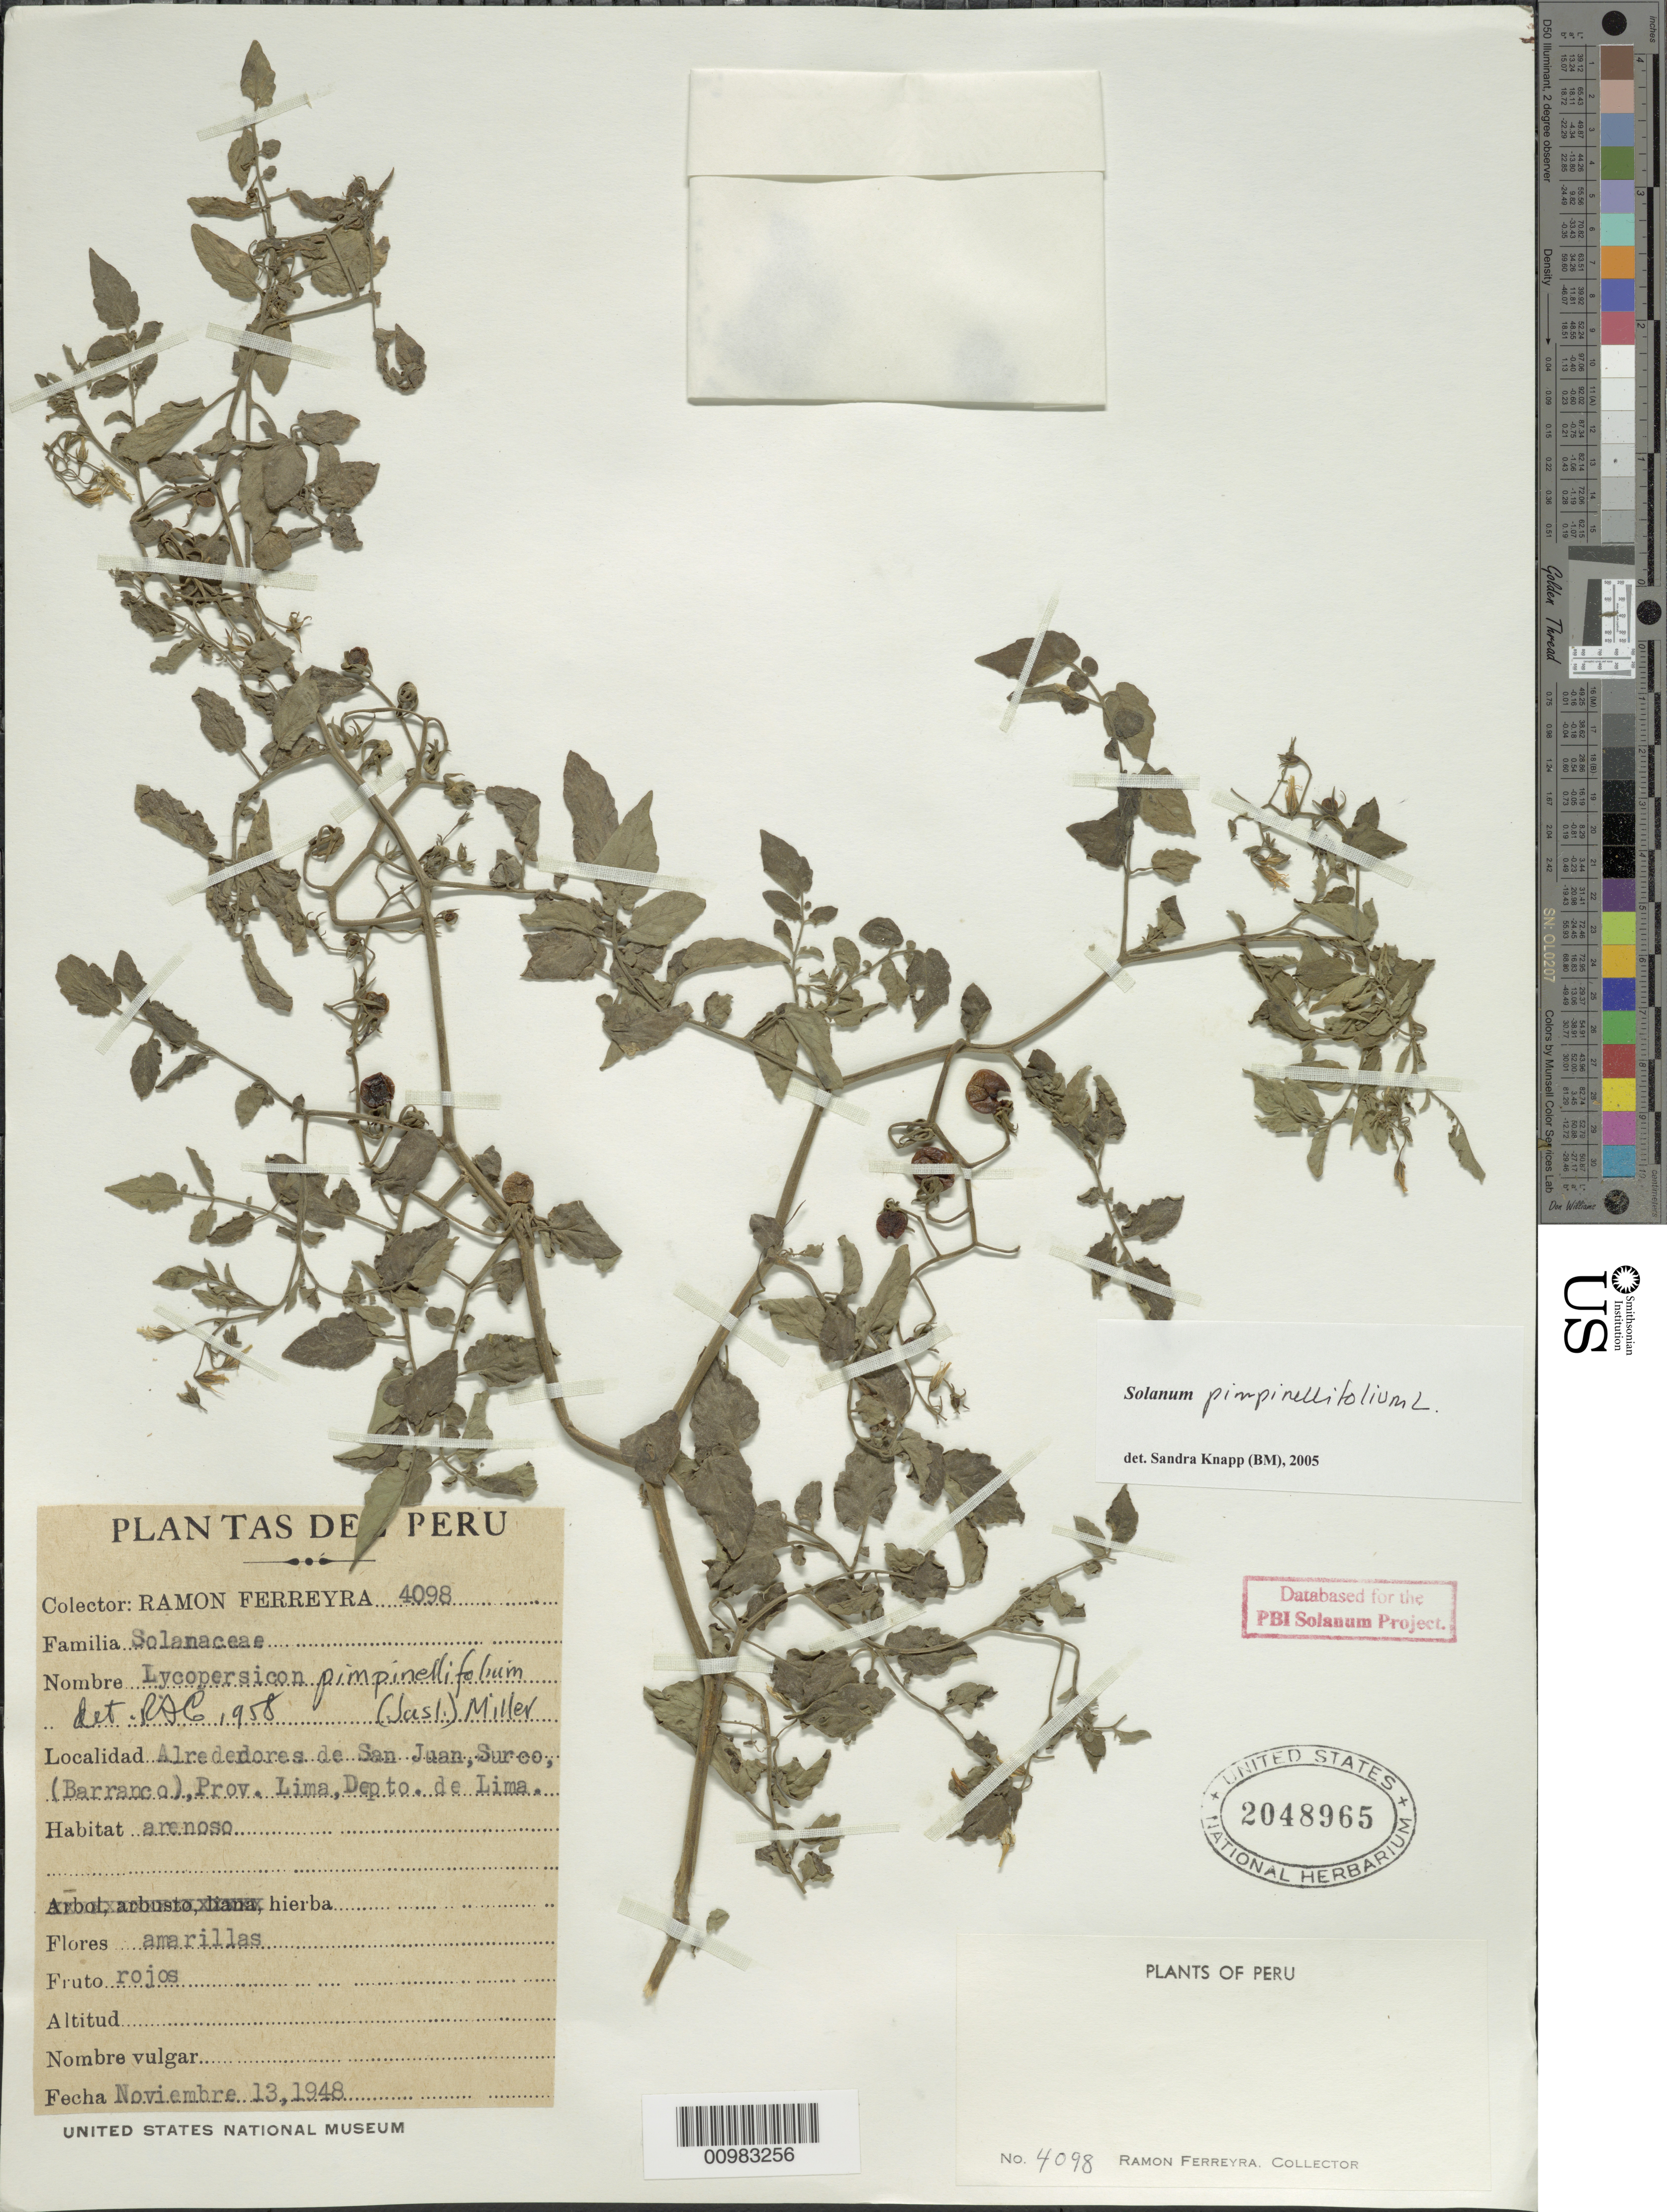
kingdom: Plantae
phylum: Tracheophyta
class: Magnoliopsida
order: Solanales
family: Solanaceae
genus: Solanum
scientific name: Solanum pimpinellifolium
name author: L.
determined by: Peralta, Iris E.; Knapp, S. D.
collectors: R. A. Ferreyra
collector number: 4098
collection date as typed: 13 Nov 1948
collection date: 1948-11-13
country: Peru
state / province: Lima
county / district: Lima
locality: alrededor de San Juan Surco (Barranco)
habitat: arenoso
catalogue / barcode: US 2048965